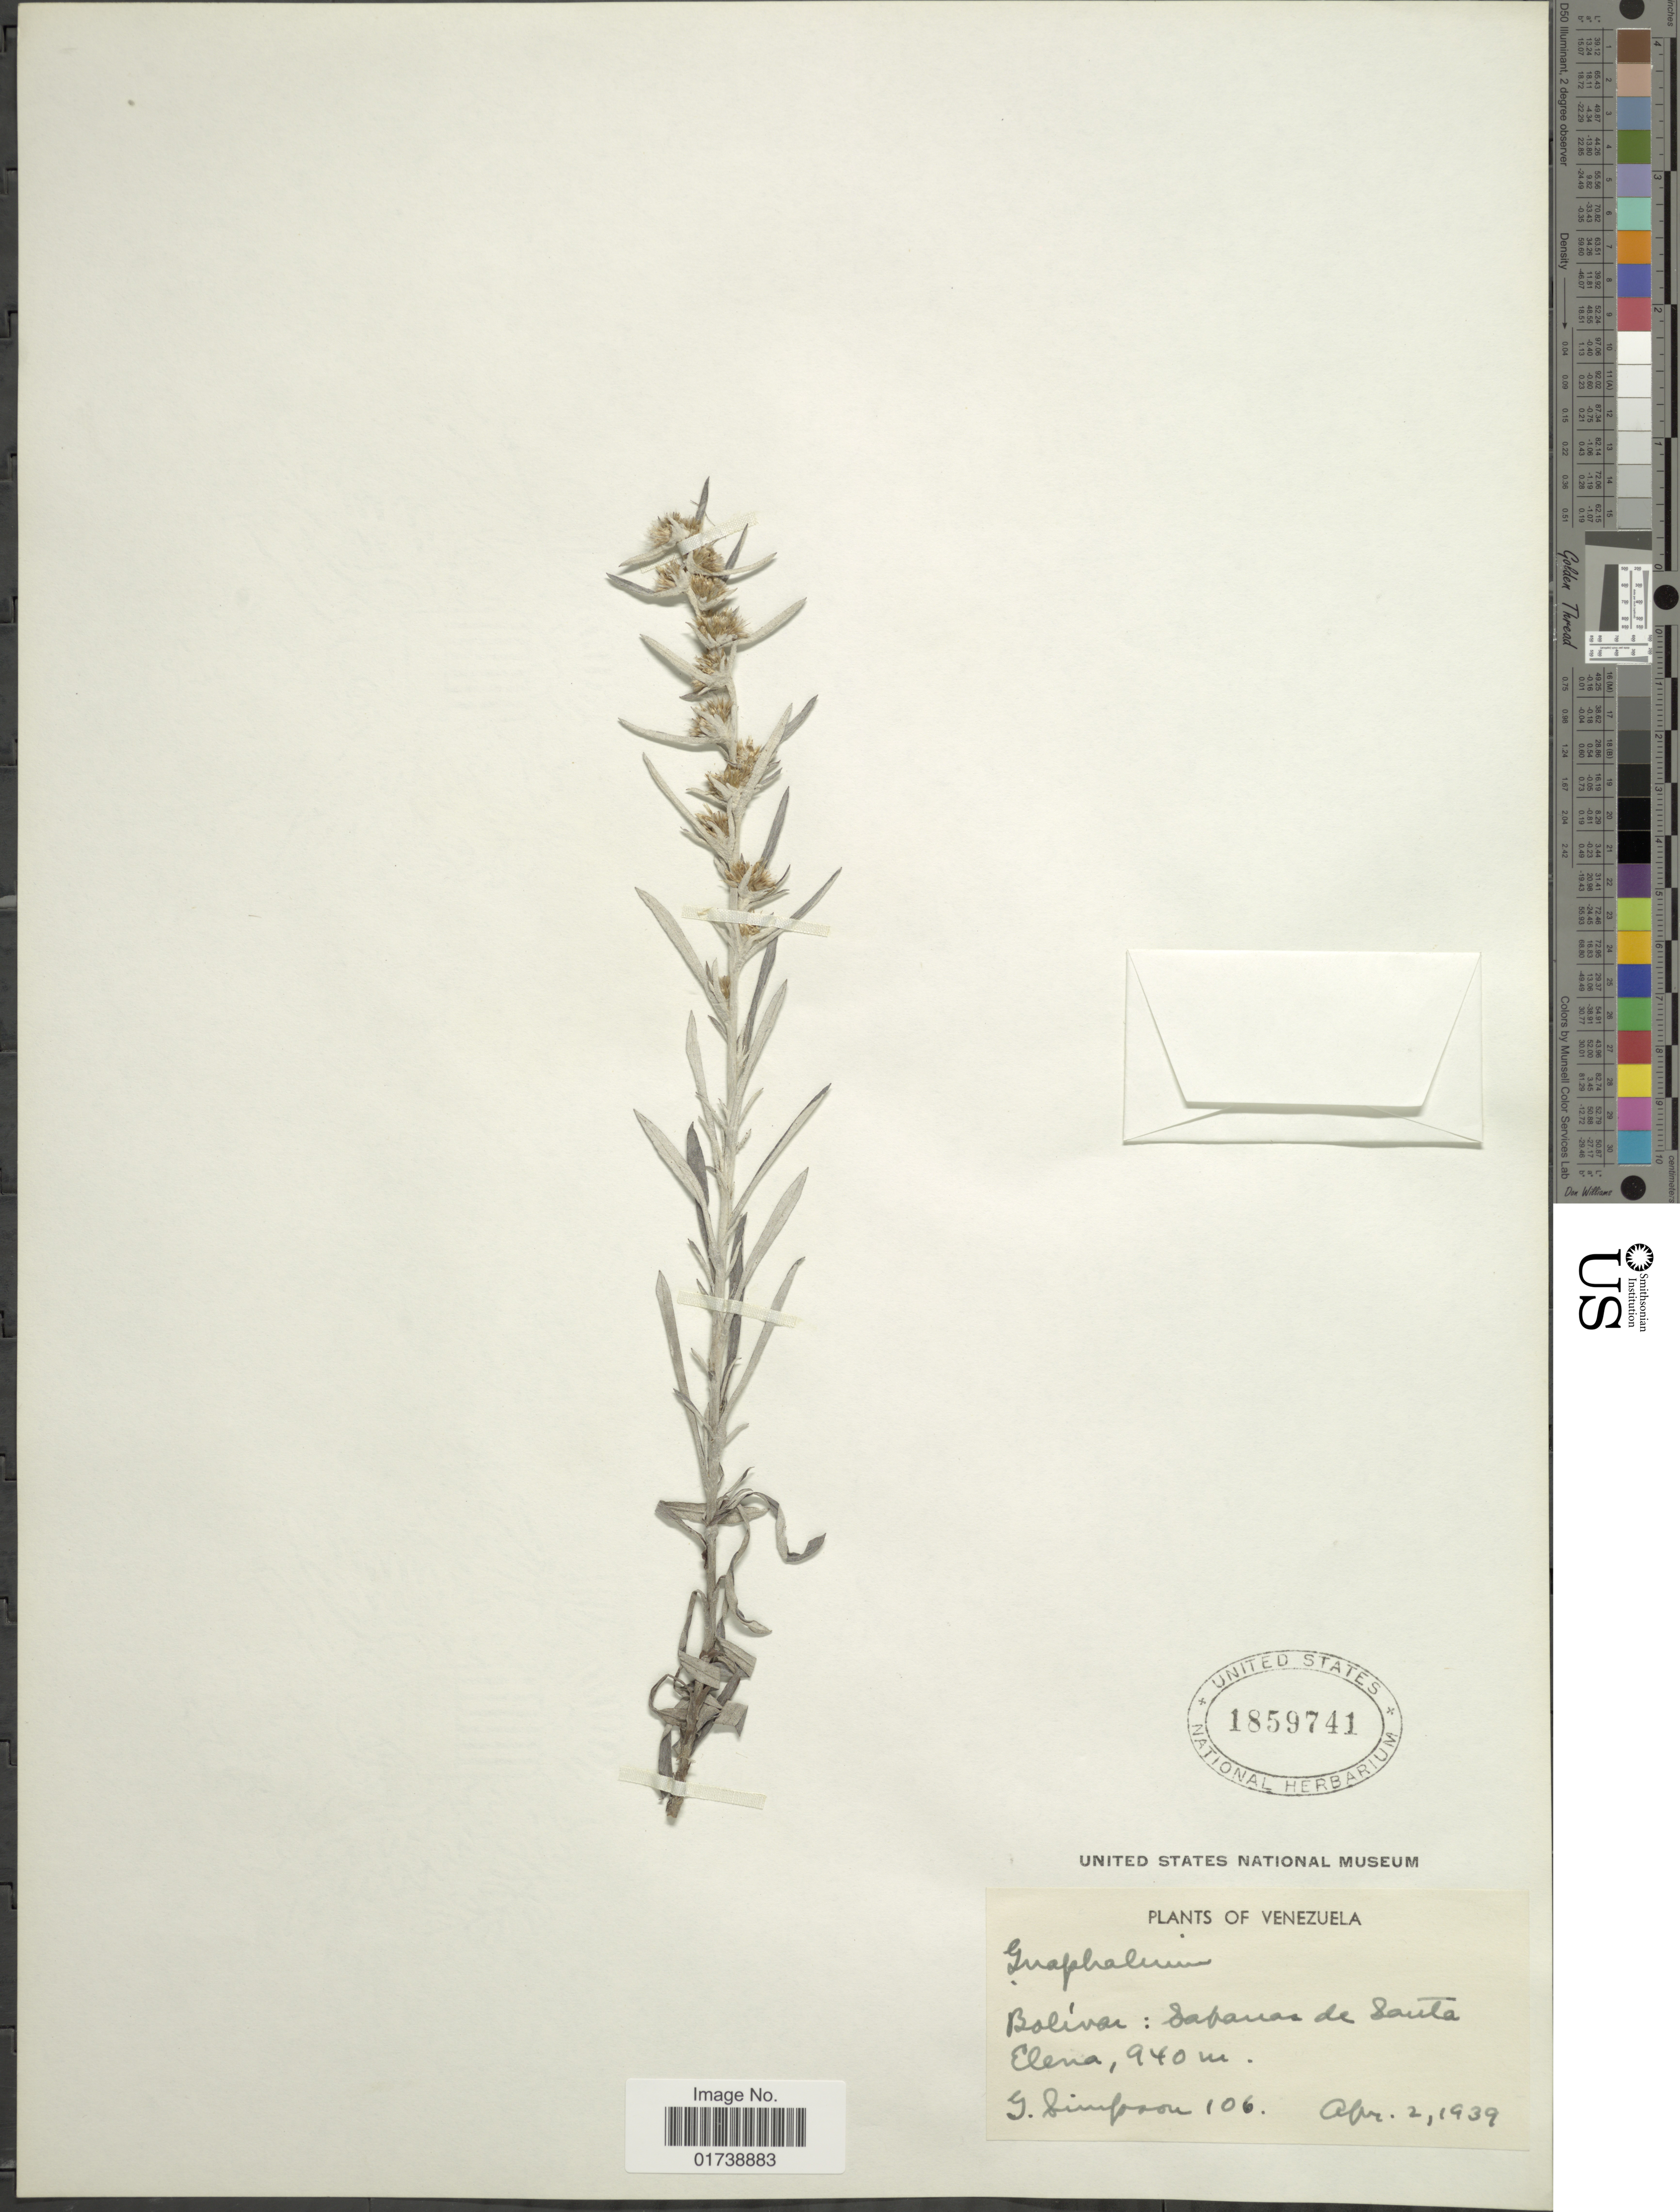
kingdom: Plantae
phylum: Tracheophyta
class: Magnoliopsida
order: Asterales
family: Asteraceae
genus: Gamochaeta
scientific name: Gamochaeta sp.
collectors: G. Simpson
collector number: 106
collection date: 1939-04-02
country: Venezuela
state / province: Bolivar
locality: Sabanas de Santa Elena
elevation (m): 940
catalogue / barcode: US 1859741